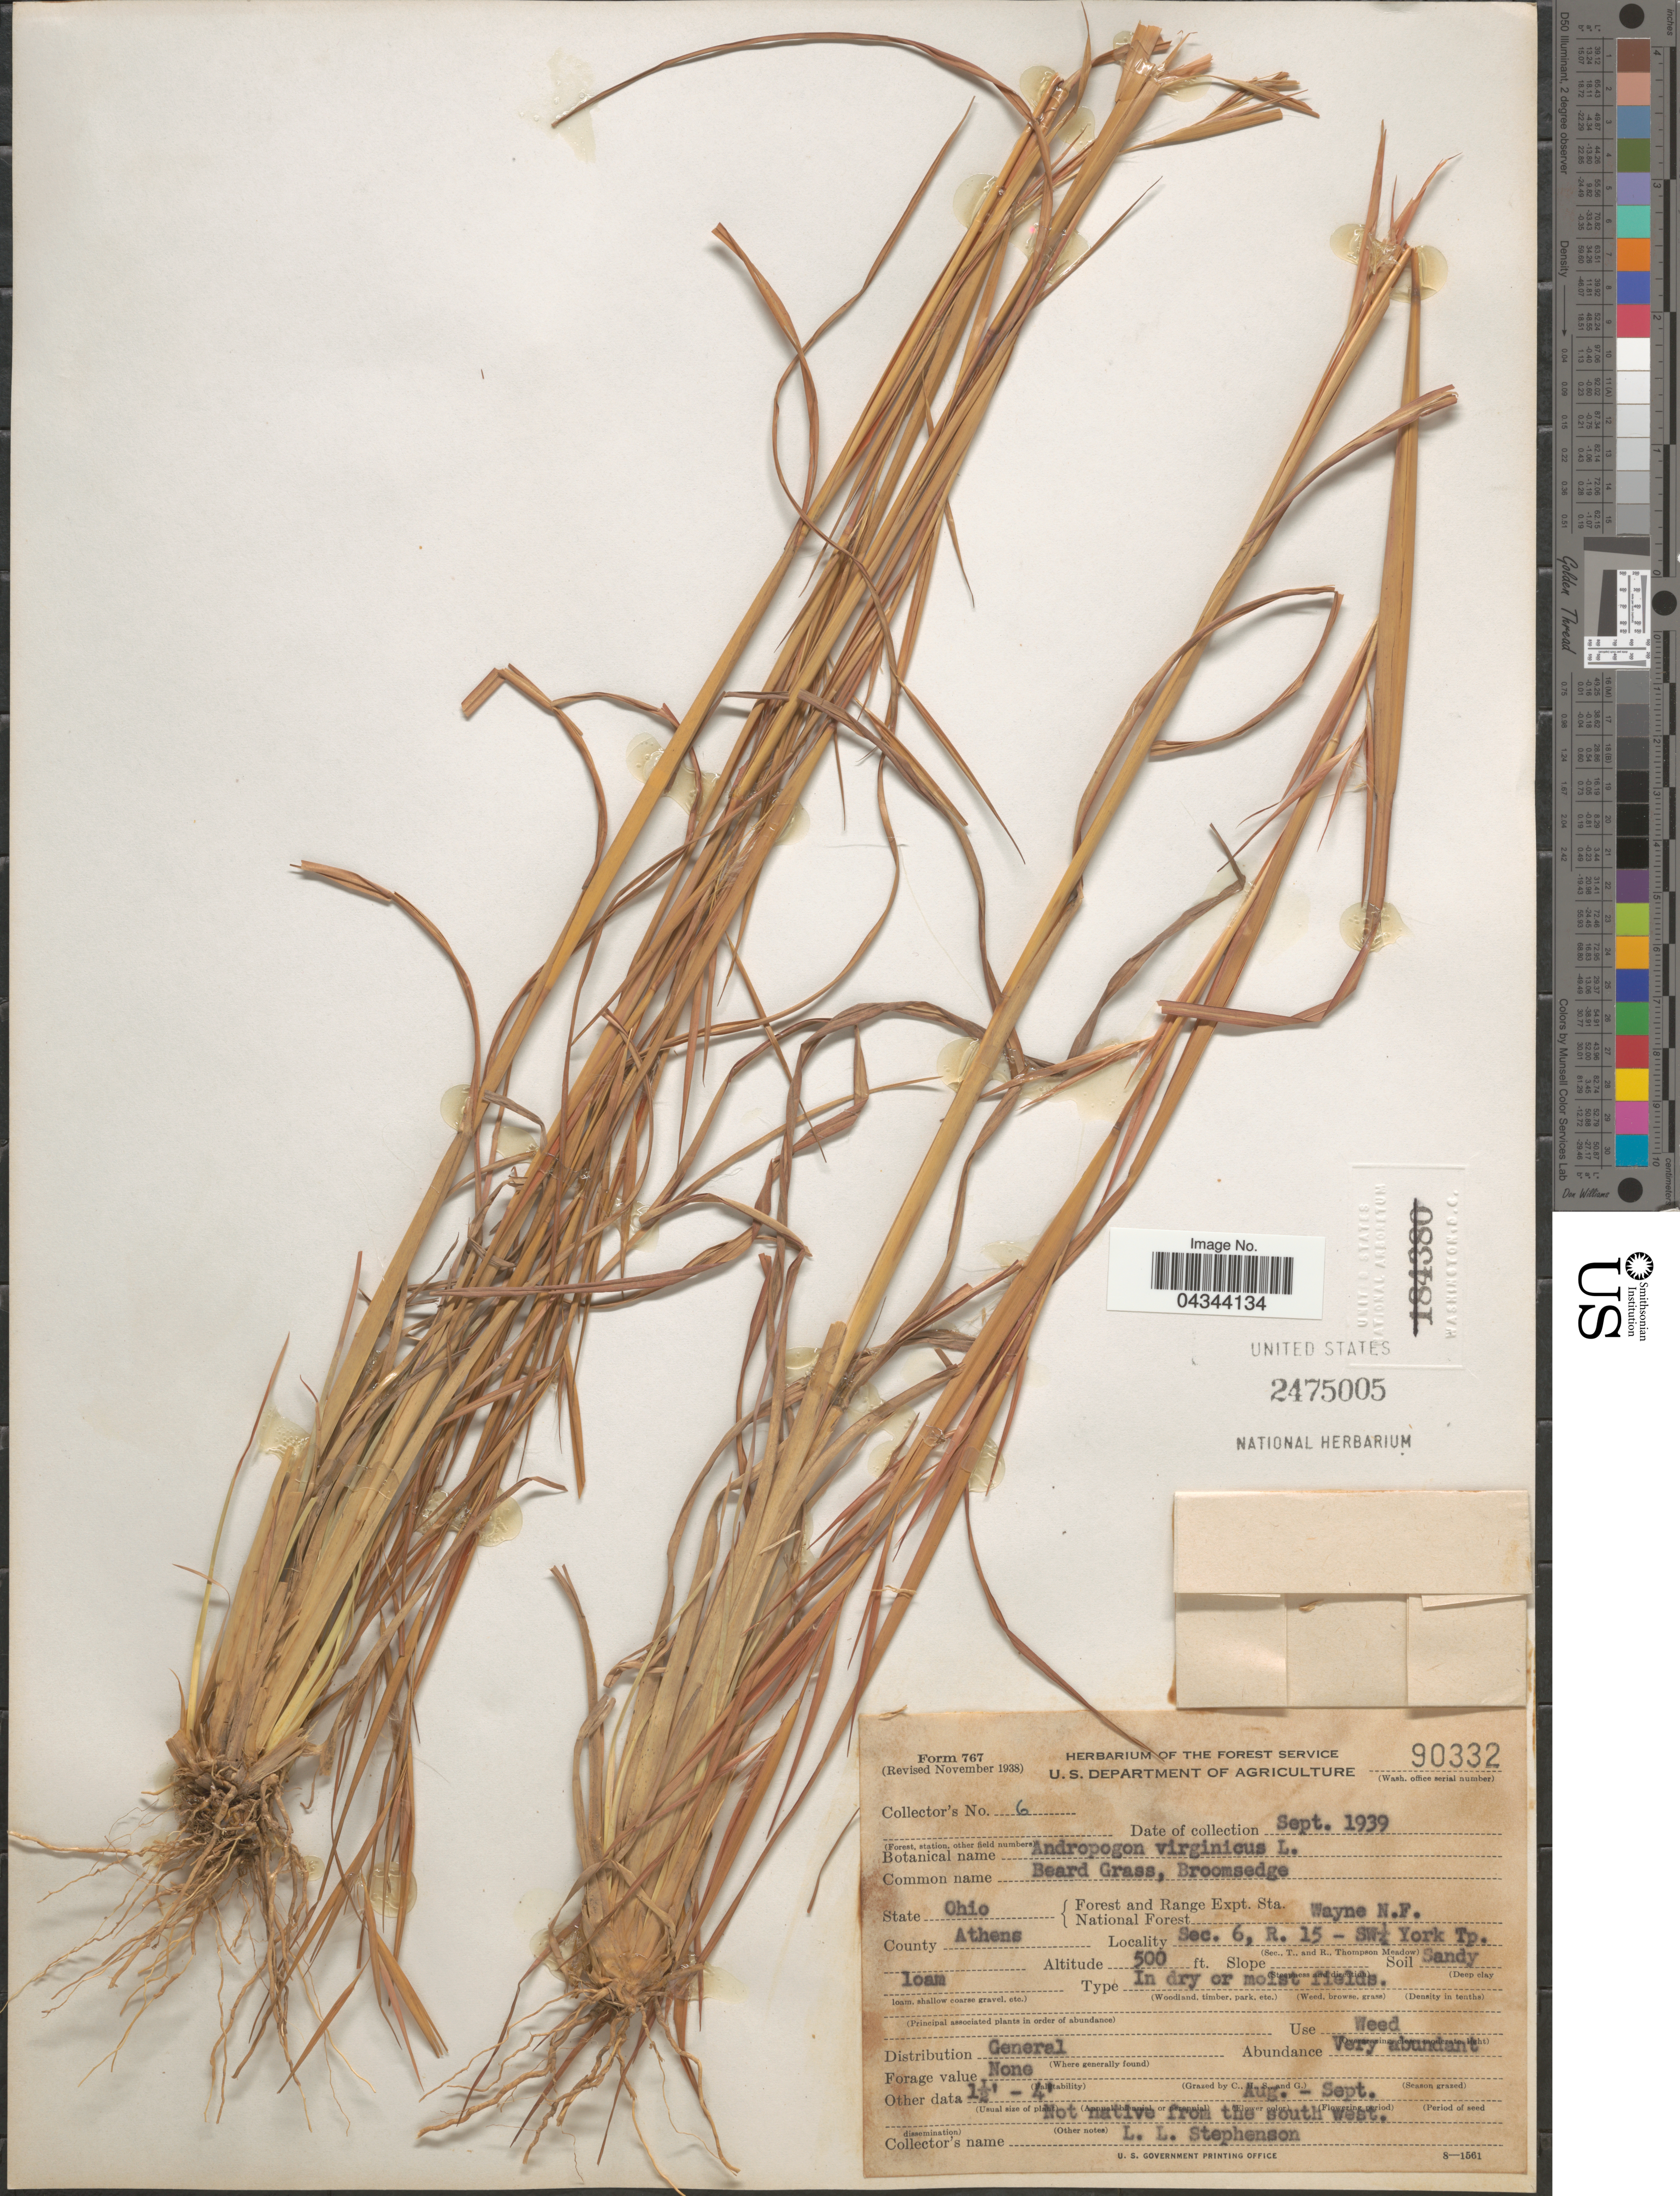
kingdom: Plantae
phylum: Tracheophyta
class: Liliopsida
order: Poales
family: Poaceae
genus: Andropogon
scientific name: Andropogon virginicus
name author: L.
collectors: L. Stephenson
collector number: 6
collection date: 1939-09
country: United States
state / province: Ohio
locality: Forest and Range Expt. Sta. National Forest Wayne N.F. County Athens. Sec. 6, R. 15 - SW¼ York Tp.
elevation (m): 152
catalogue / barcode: US 2475005